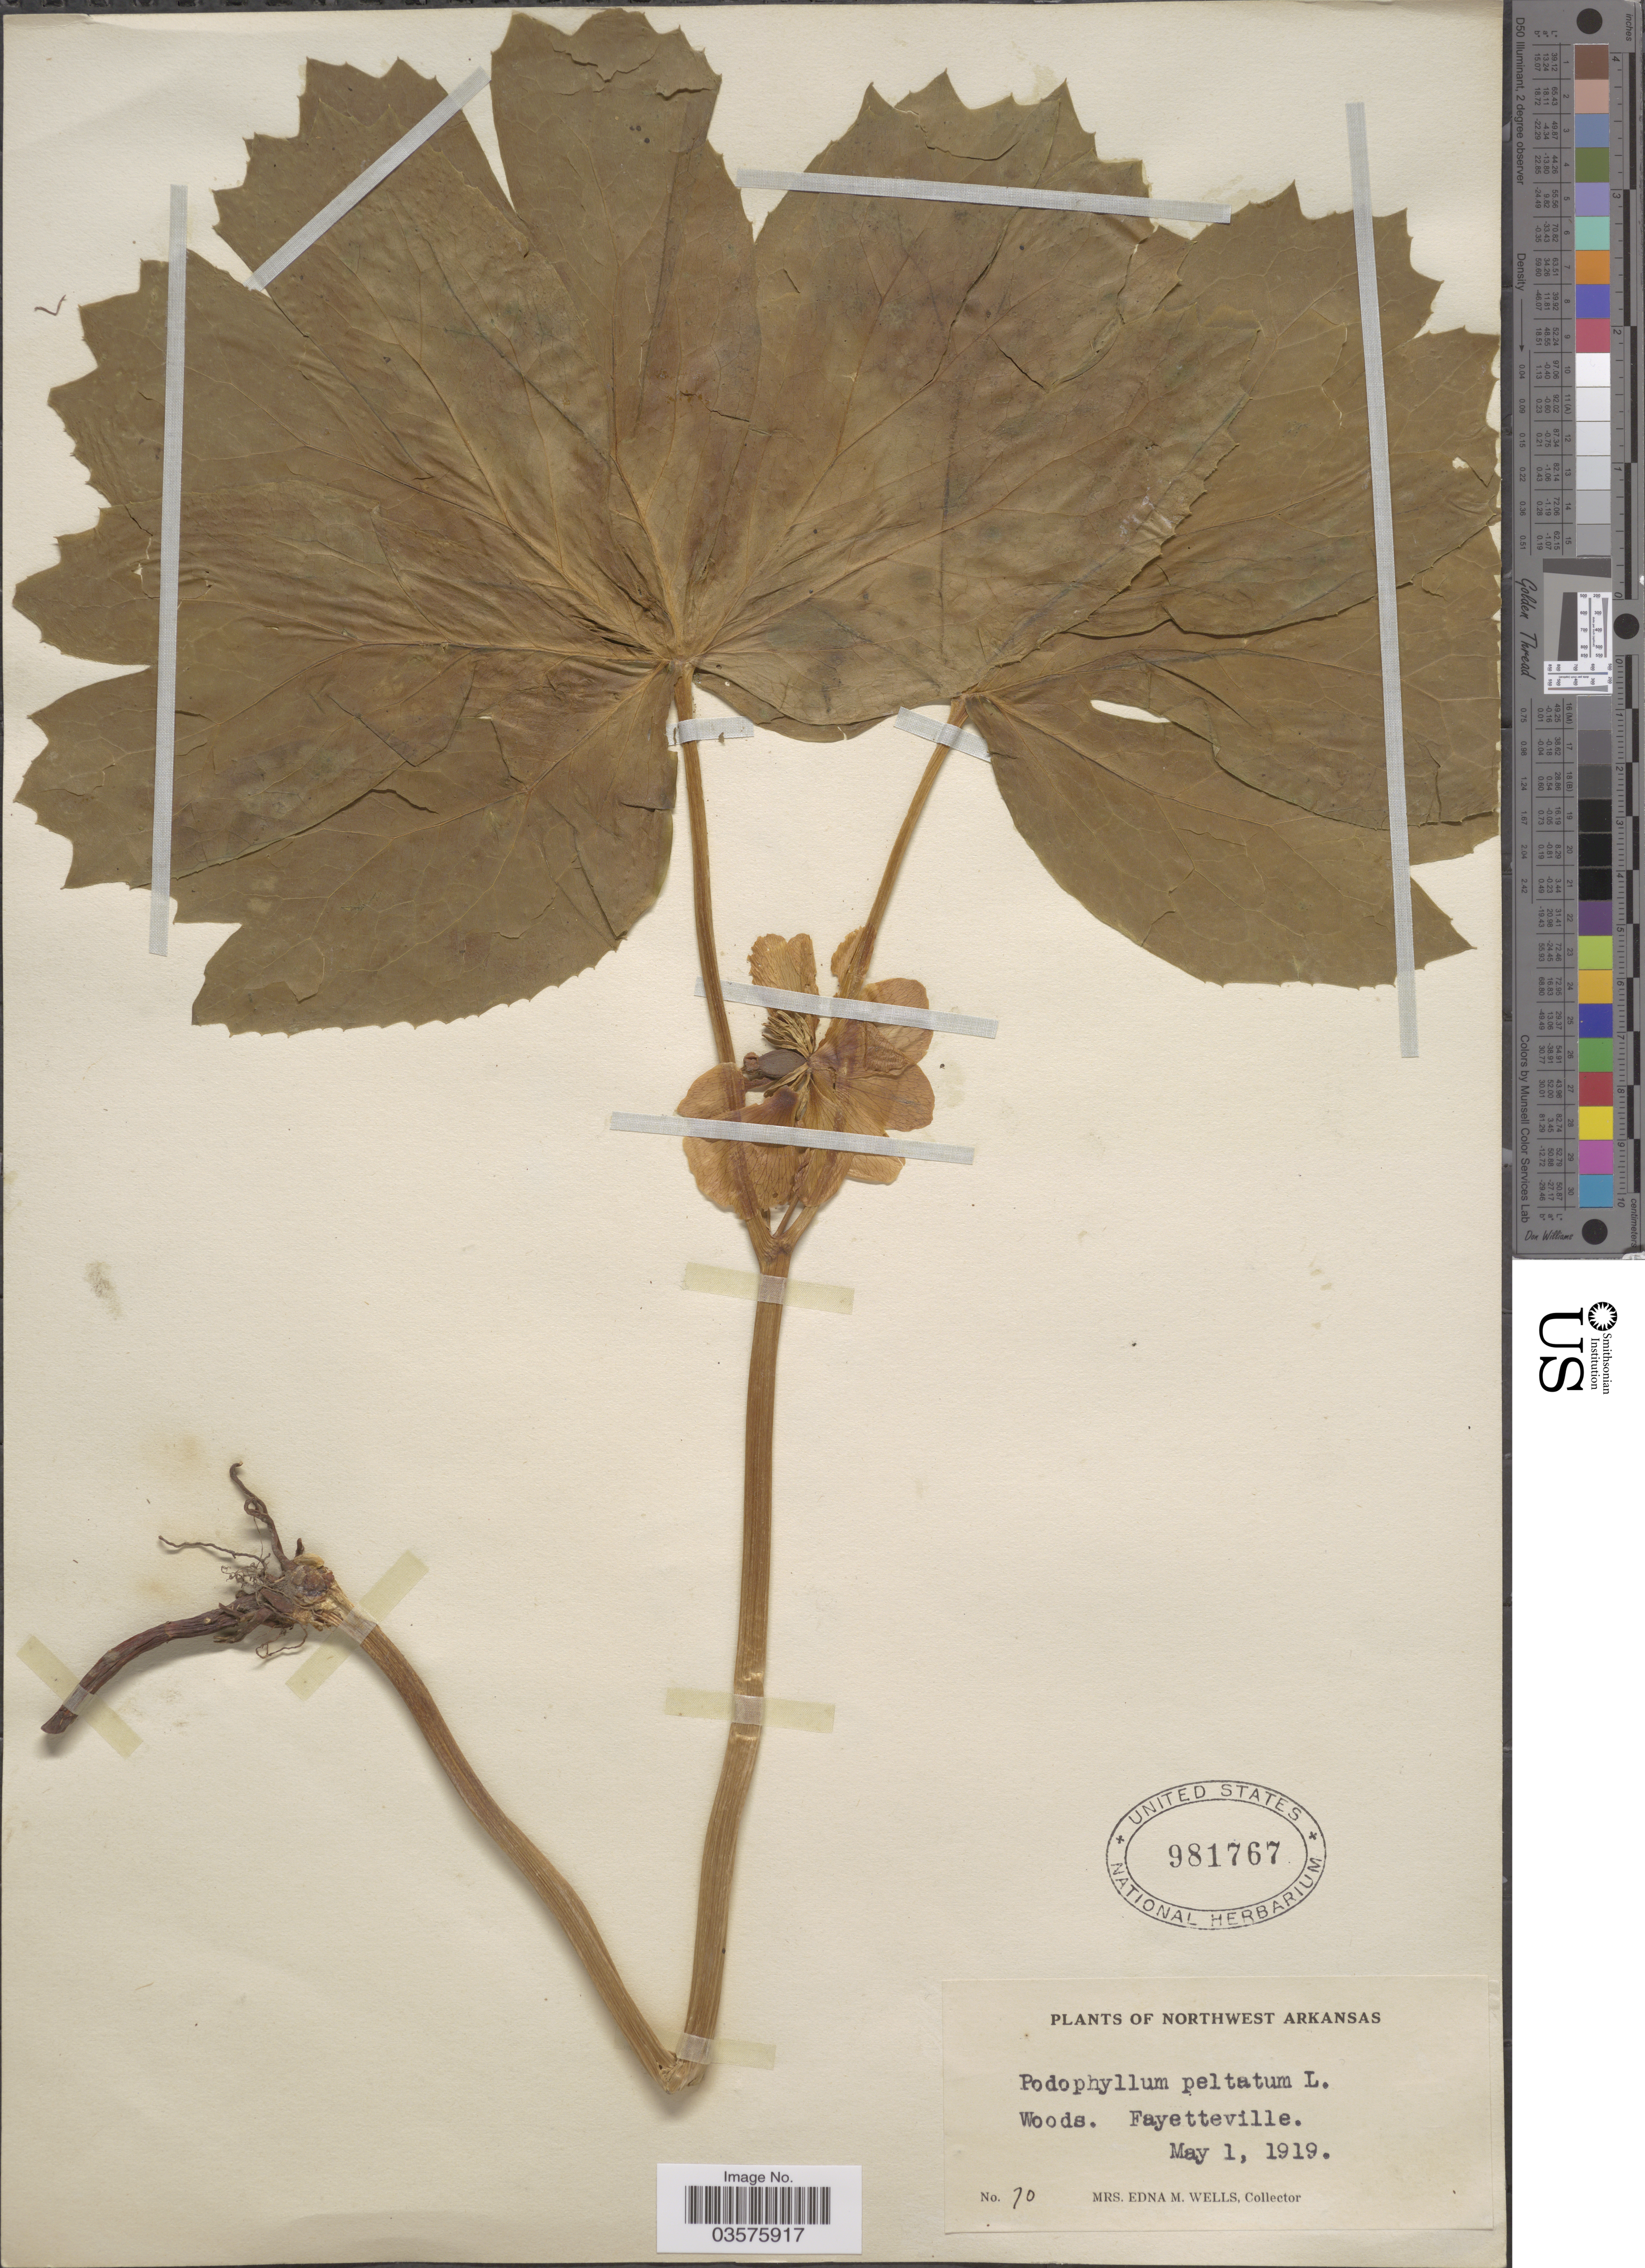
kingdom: Plantae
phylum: Tracheophyta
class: Magnoliopsida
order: Ranunculales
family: Berberidaceae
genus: Podophyllum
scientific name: Podophyllum peltatum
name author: L.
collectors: E. M. Wells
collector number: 70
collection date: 1919-05-01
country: United States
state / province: Arkansas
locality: Northwest Arkansas. Fayetteville.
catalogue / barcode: US 981767